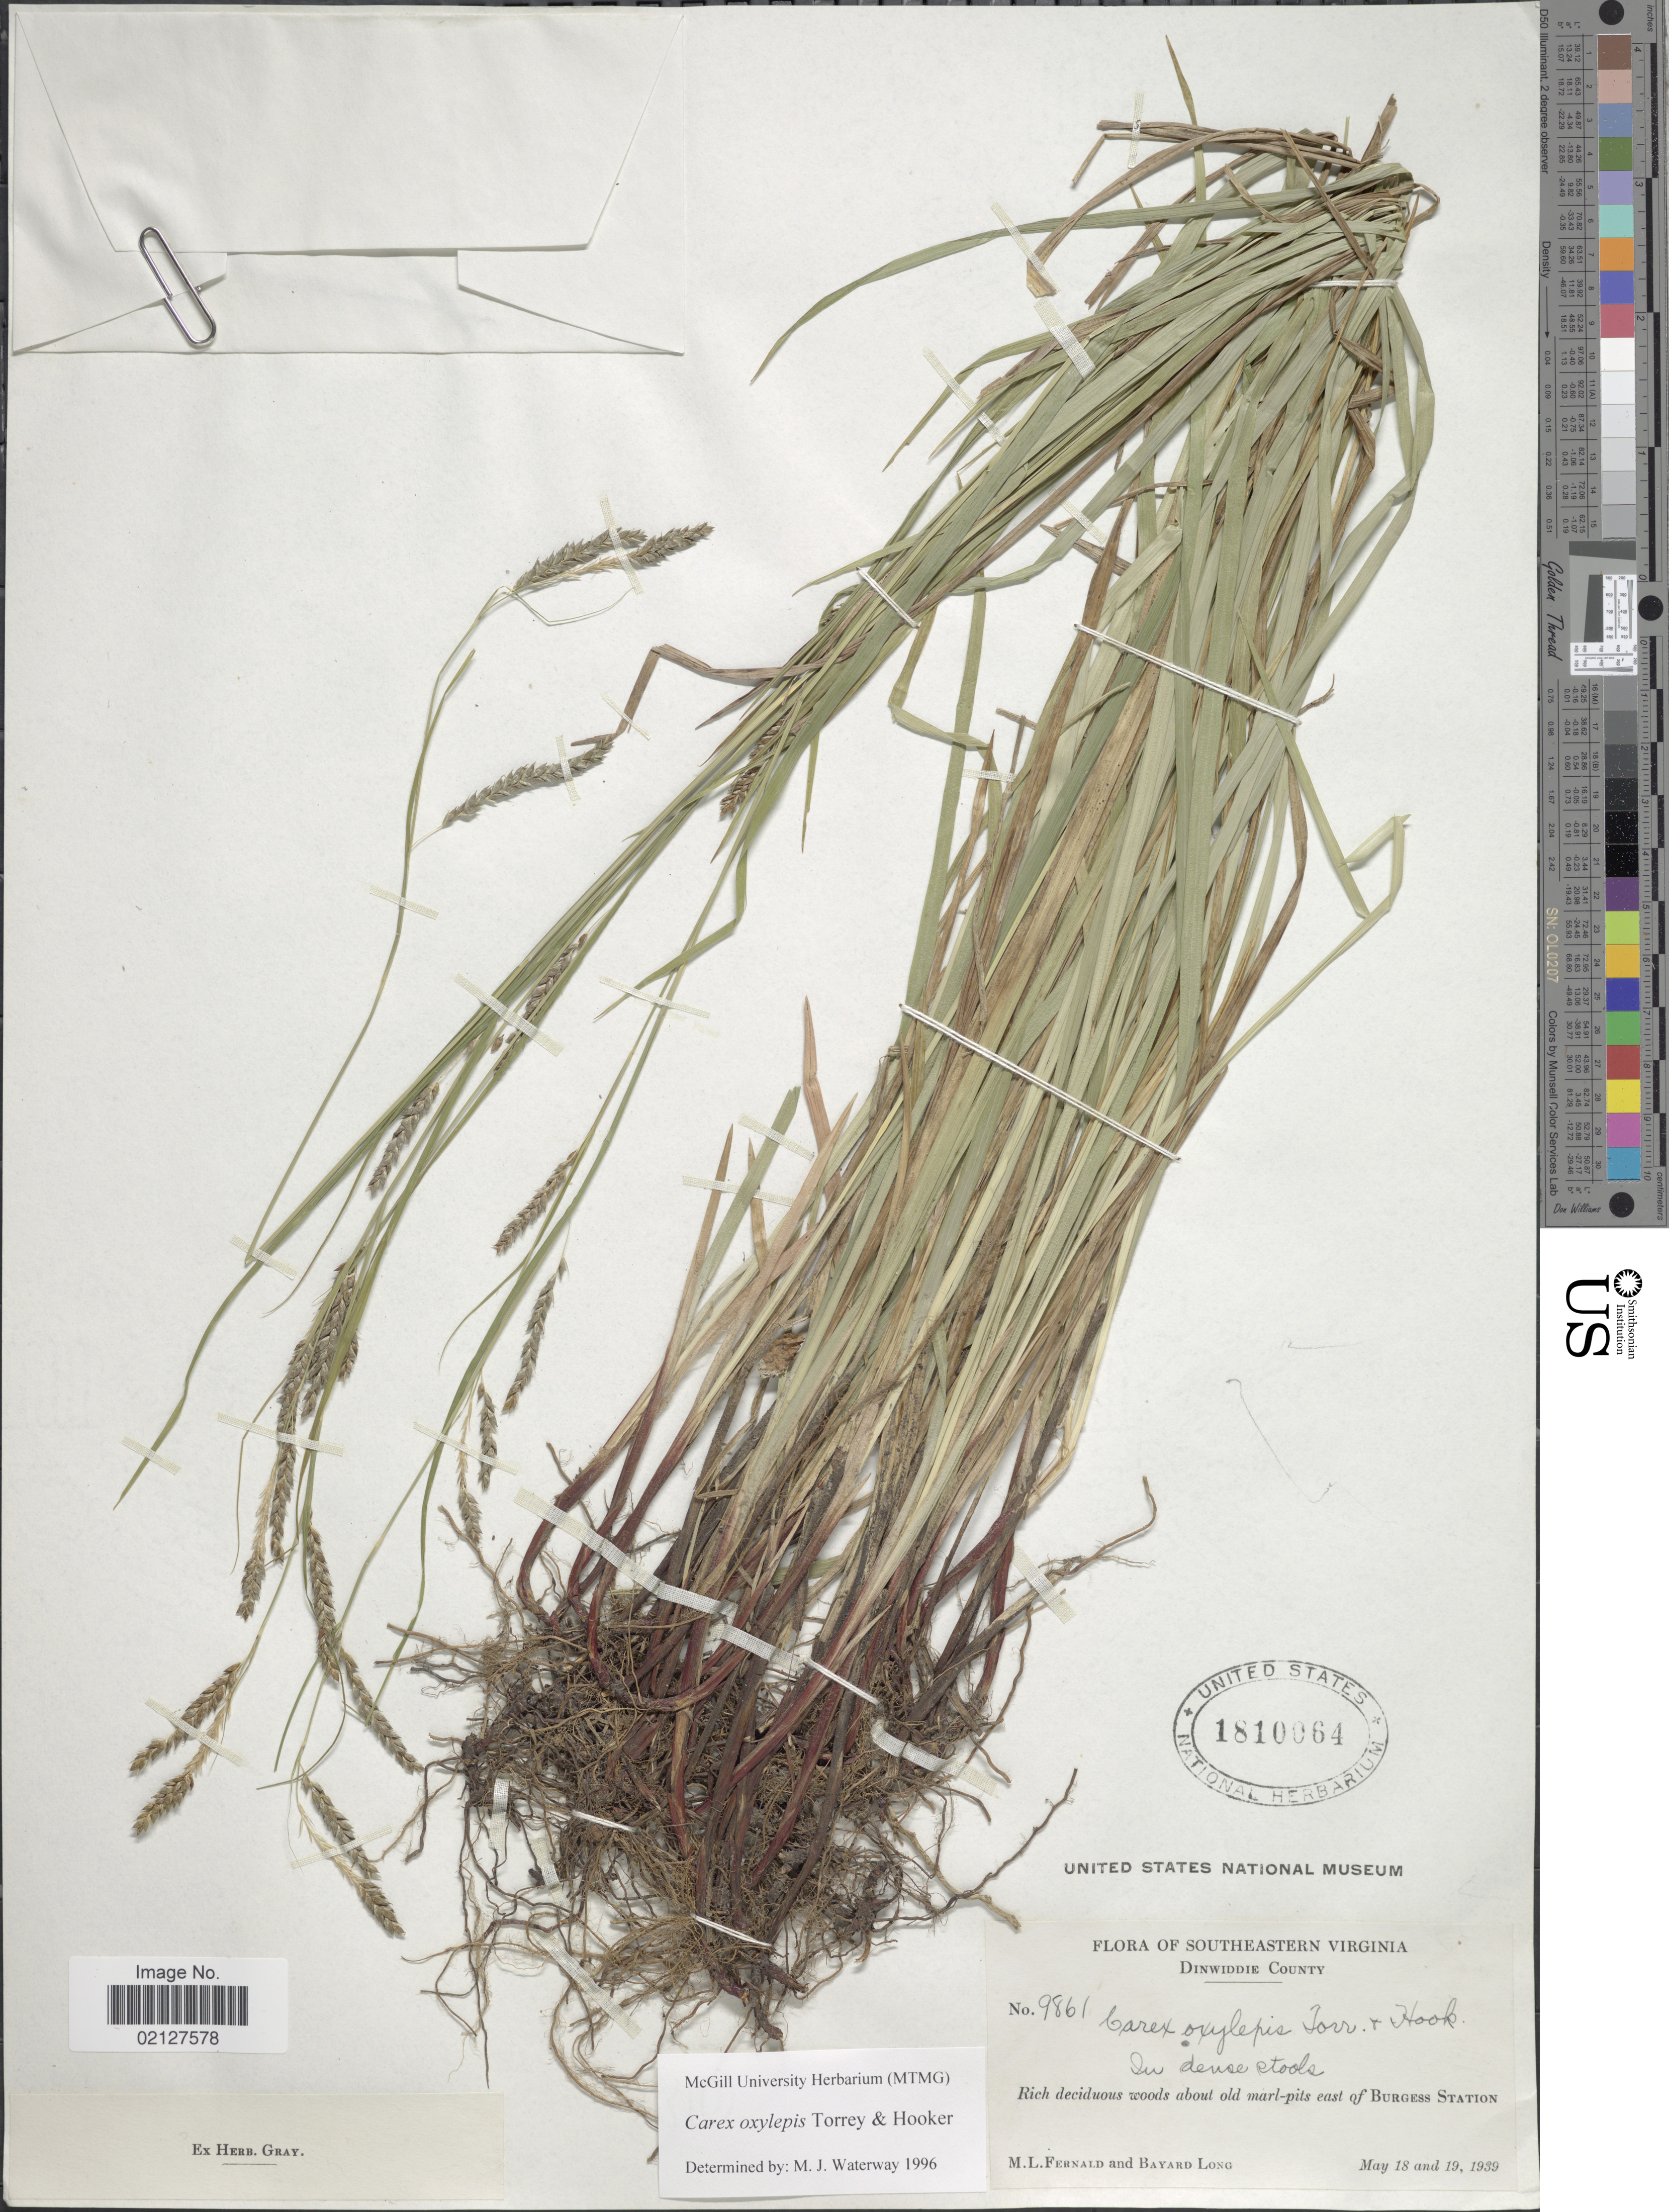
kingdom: Plantae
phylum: Tracheophyta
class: Liliopsida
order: Poales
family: Cyperaceae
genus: Carex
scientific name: Carex oxylepis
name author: Torr. & Hook.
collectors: M. L. Fernald & B. Long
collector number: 9861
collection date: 1939-05-18/1939-05-19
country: United States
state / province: Virginia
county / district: Dinwiddie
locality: Southeastern Virginia. Dinwiddie County. East of Burgess Station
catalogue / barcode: US 1810064